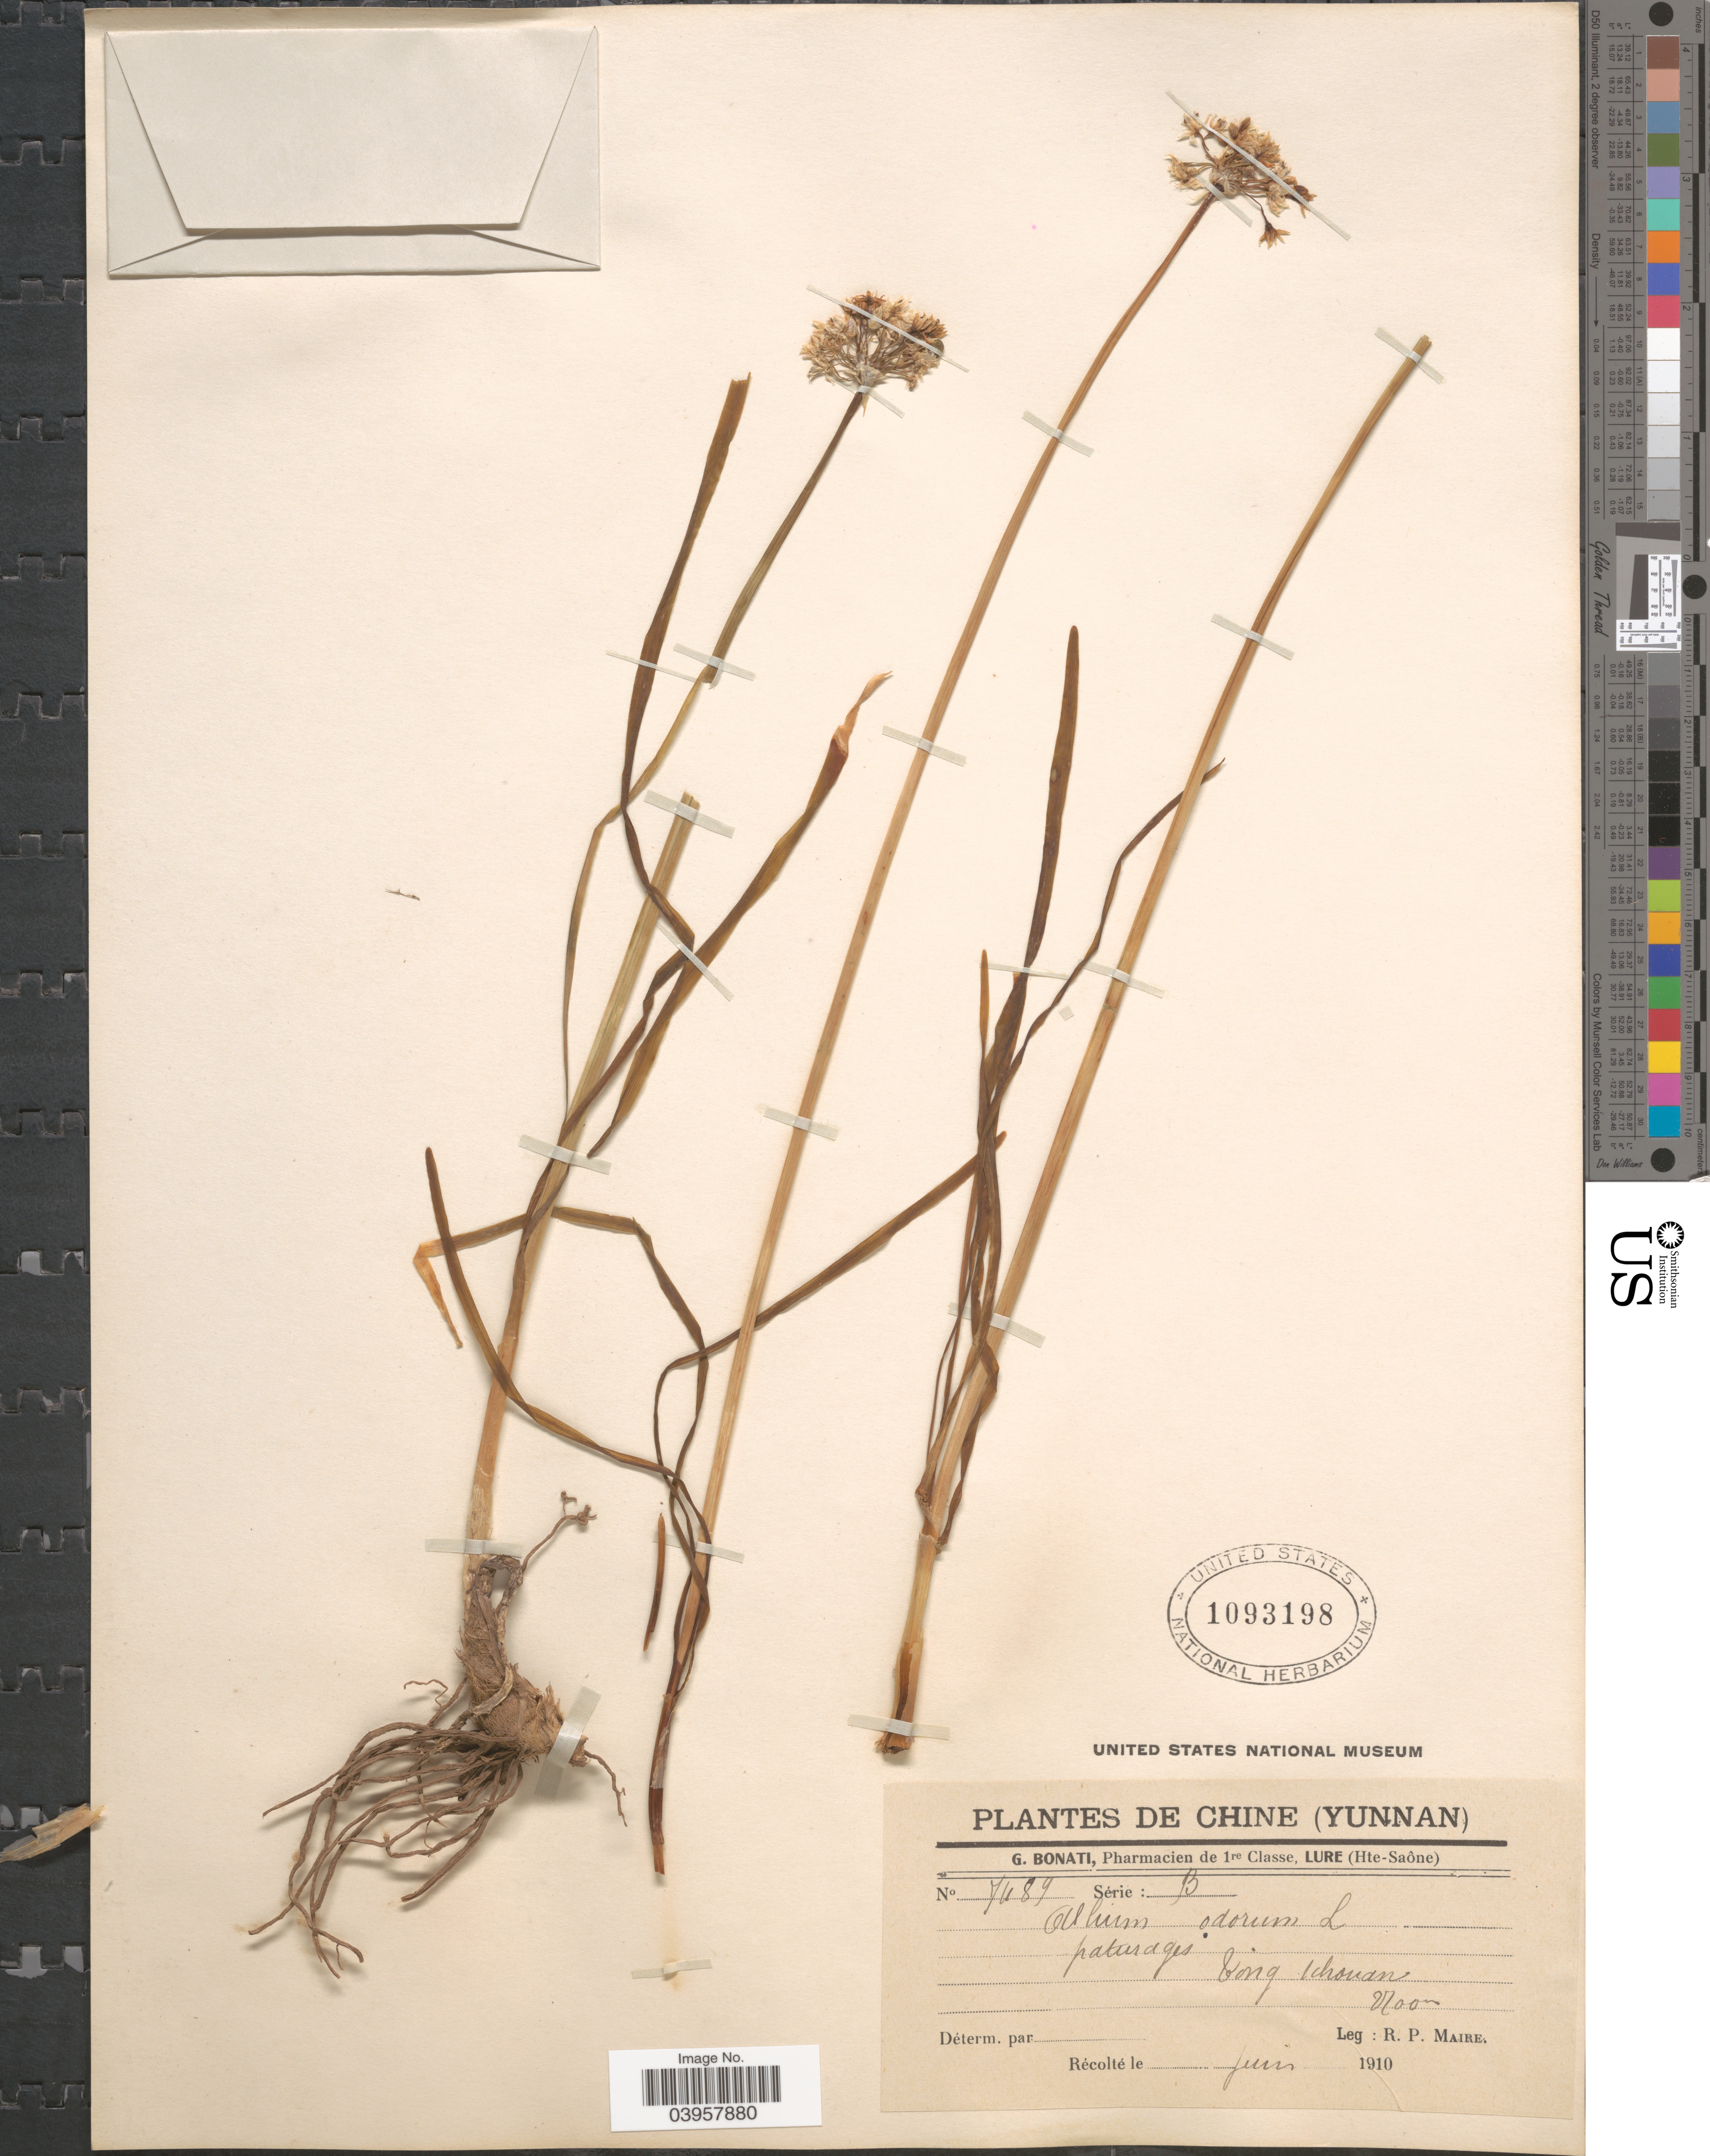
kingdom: Plantae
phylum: Tracheophyta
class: Liliopsida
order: Asparagales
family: Amaryllidaceae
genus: Allium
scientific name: Allium ramosum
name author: L.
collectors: R.-P. Maire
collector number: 7689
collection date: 1910-06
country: China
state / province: Yunnan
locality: Tong tchouan.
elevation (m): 2700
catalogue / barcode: US 1093198